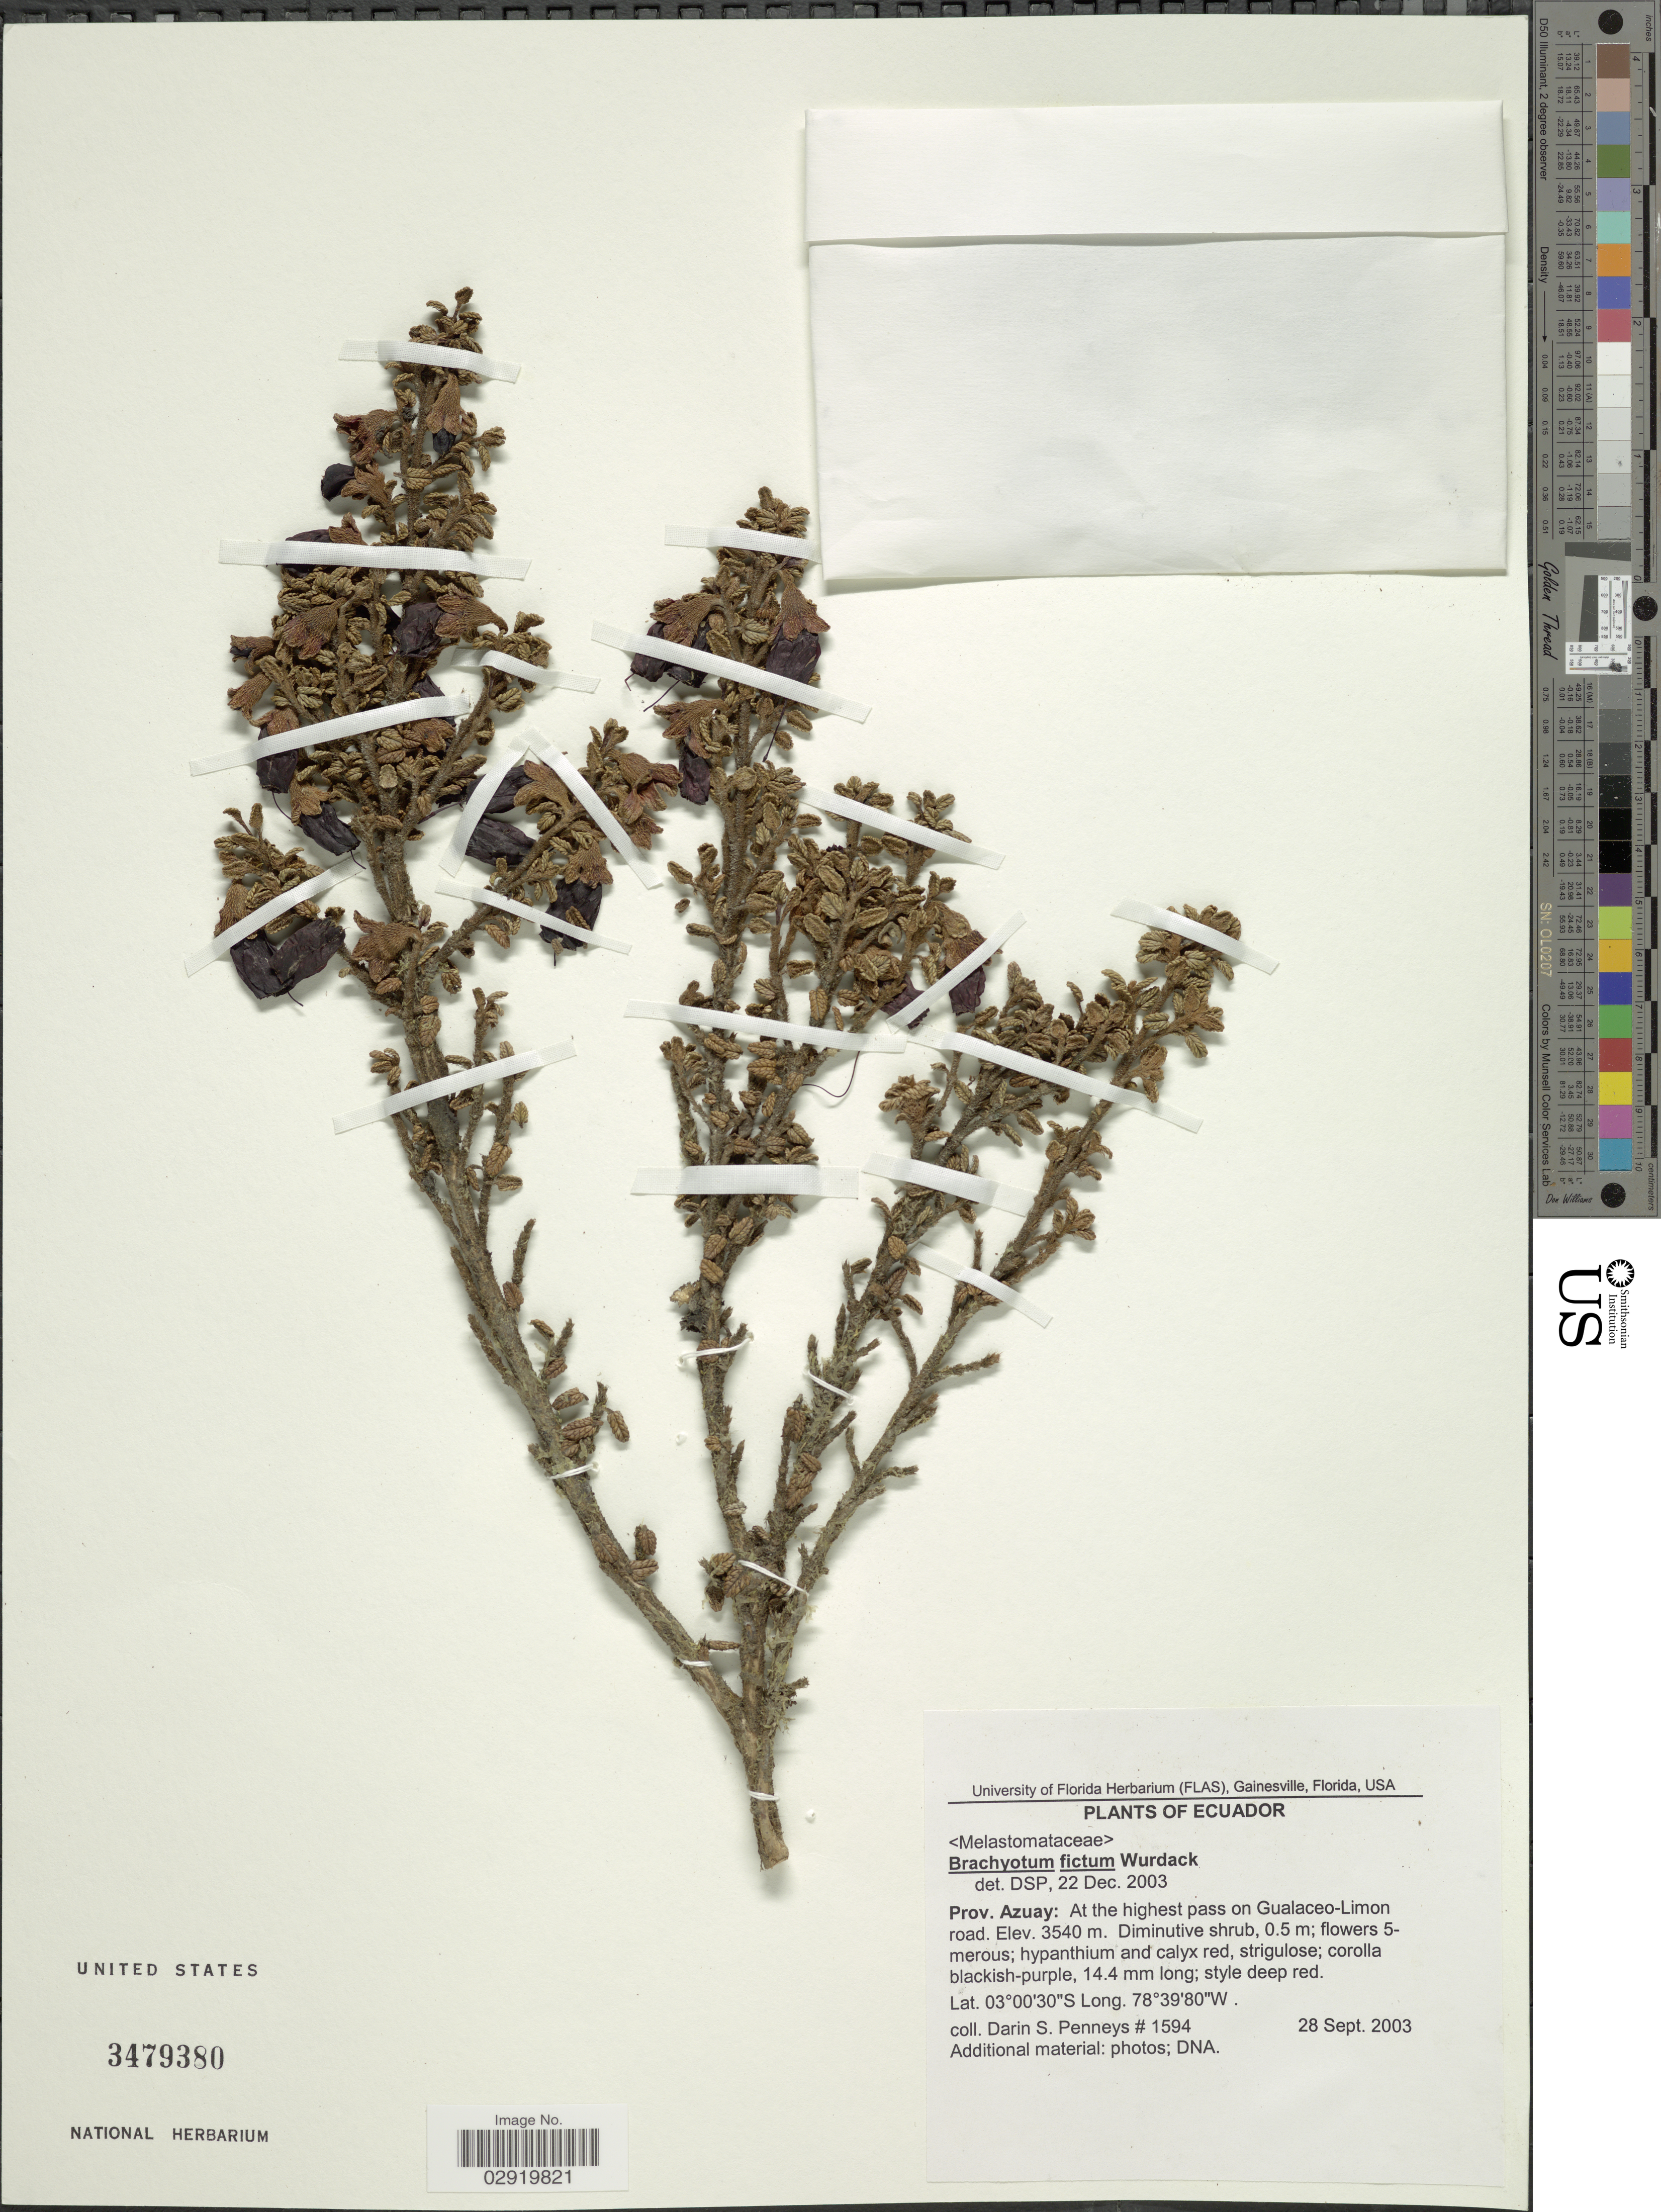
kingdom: Plantae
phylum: Tracheophyta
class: Magnoliopsida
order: Myrtales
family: Melastomataceae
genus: Brachyotum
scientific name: Brachyotum fictum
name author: Wurdack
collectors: D. S. Penneys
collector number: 1594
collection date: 2003-09-28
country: Ecuador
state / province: Azuay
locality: At the highest pass on Gualaceo-Limon road.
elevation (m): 3540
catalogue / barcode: US 3479380